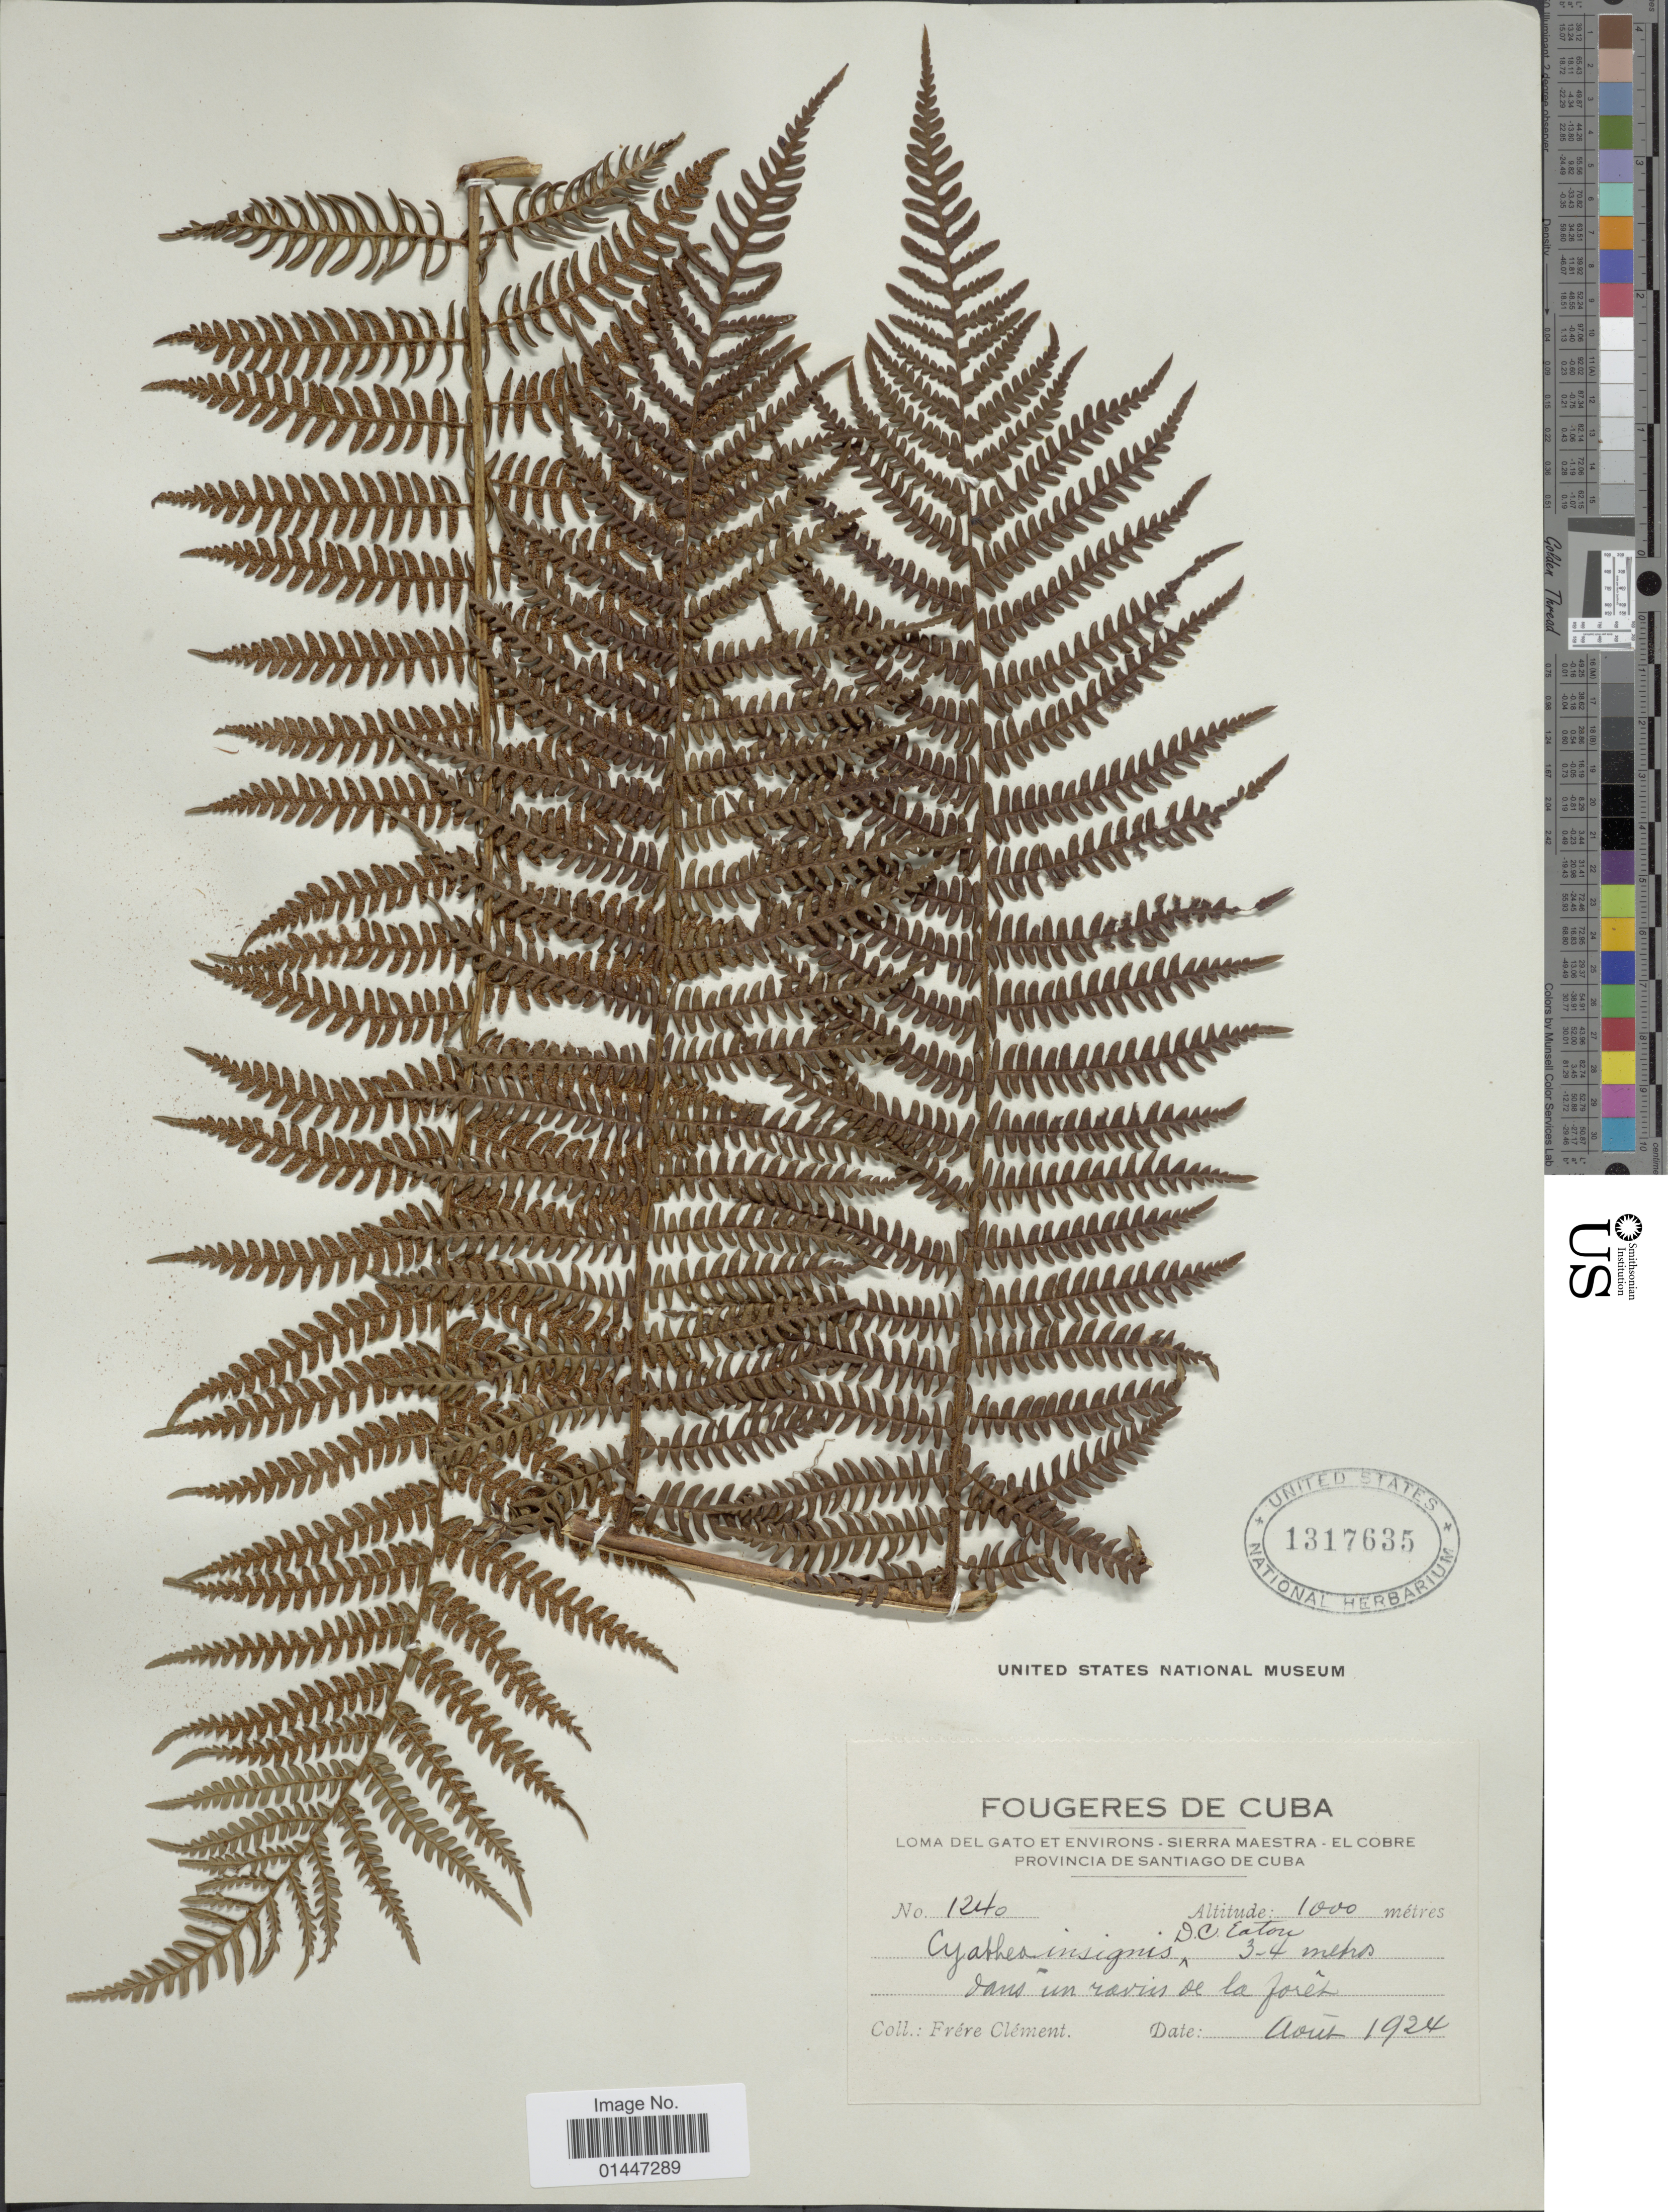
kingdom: Plantae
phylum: Tracheophyta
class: Polypodiopsida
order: Cyatheales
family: Cyatheaceae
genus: Sphaeropteris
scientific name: Sphaeropteris insignis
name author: (Eaton) R.M. Tryon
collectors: B. Clement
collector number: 1240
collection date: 1924-08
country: Cuba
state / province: Santiago de Cuba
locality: Loma del Gato et Environs - Sierra Maestra - El Cobre Provincia de Santiago de Cuba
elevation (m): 1000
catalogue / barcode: US 1317635